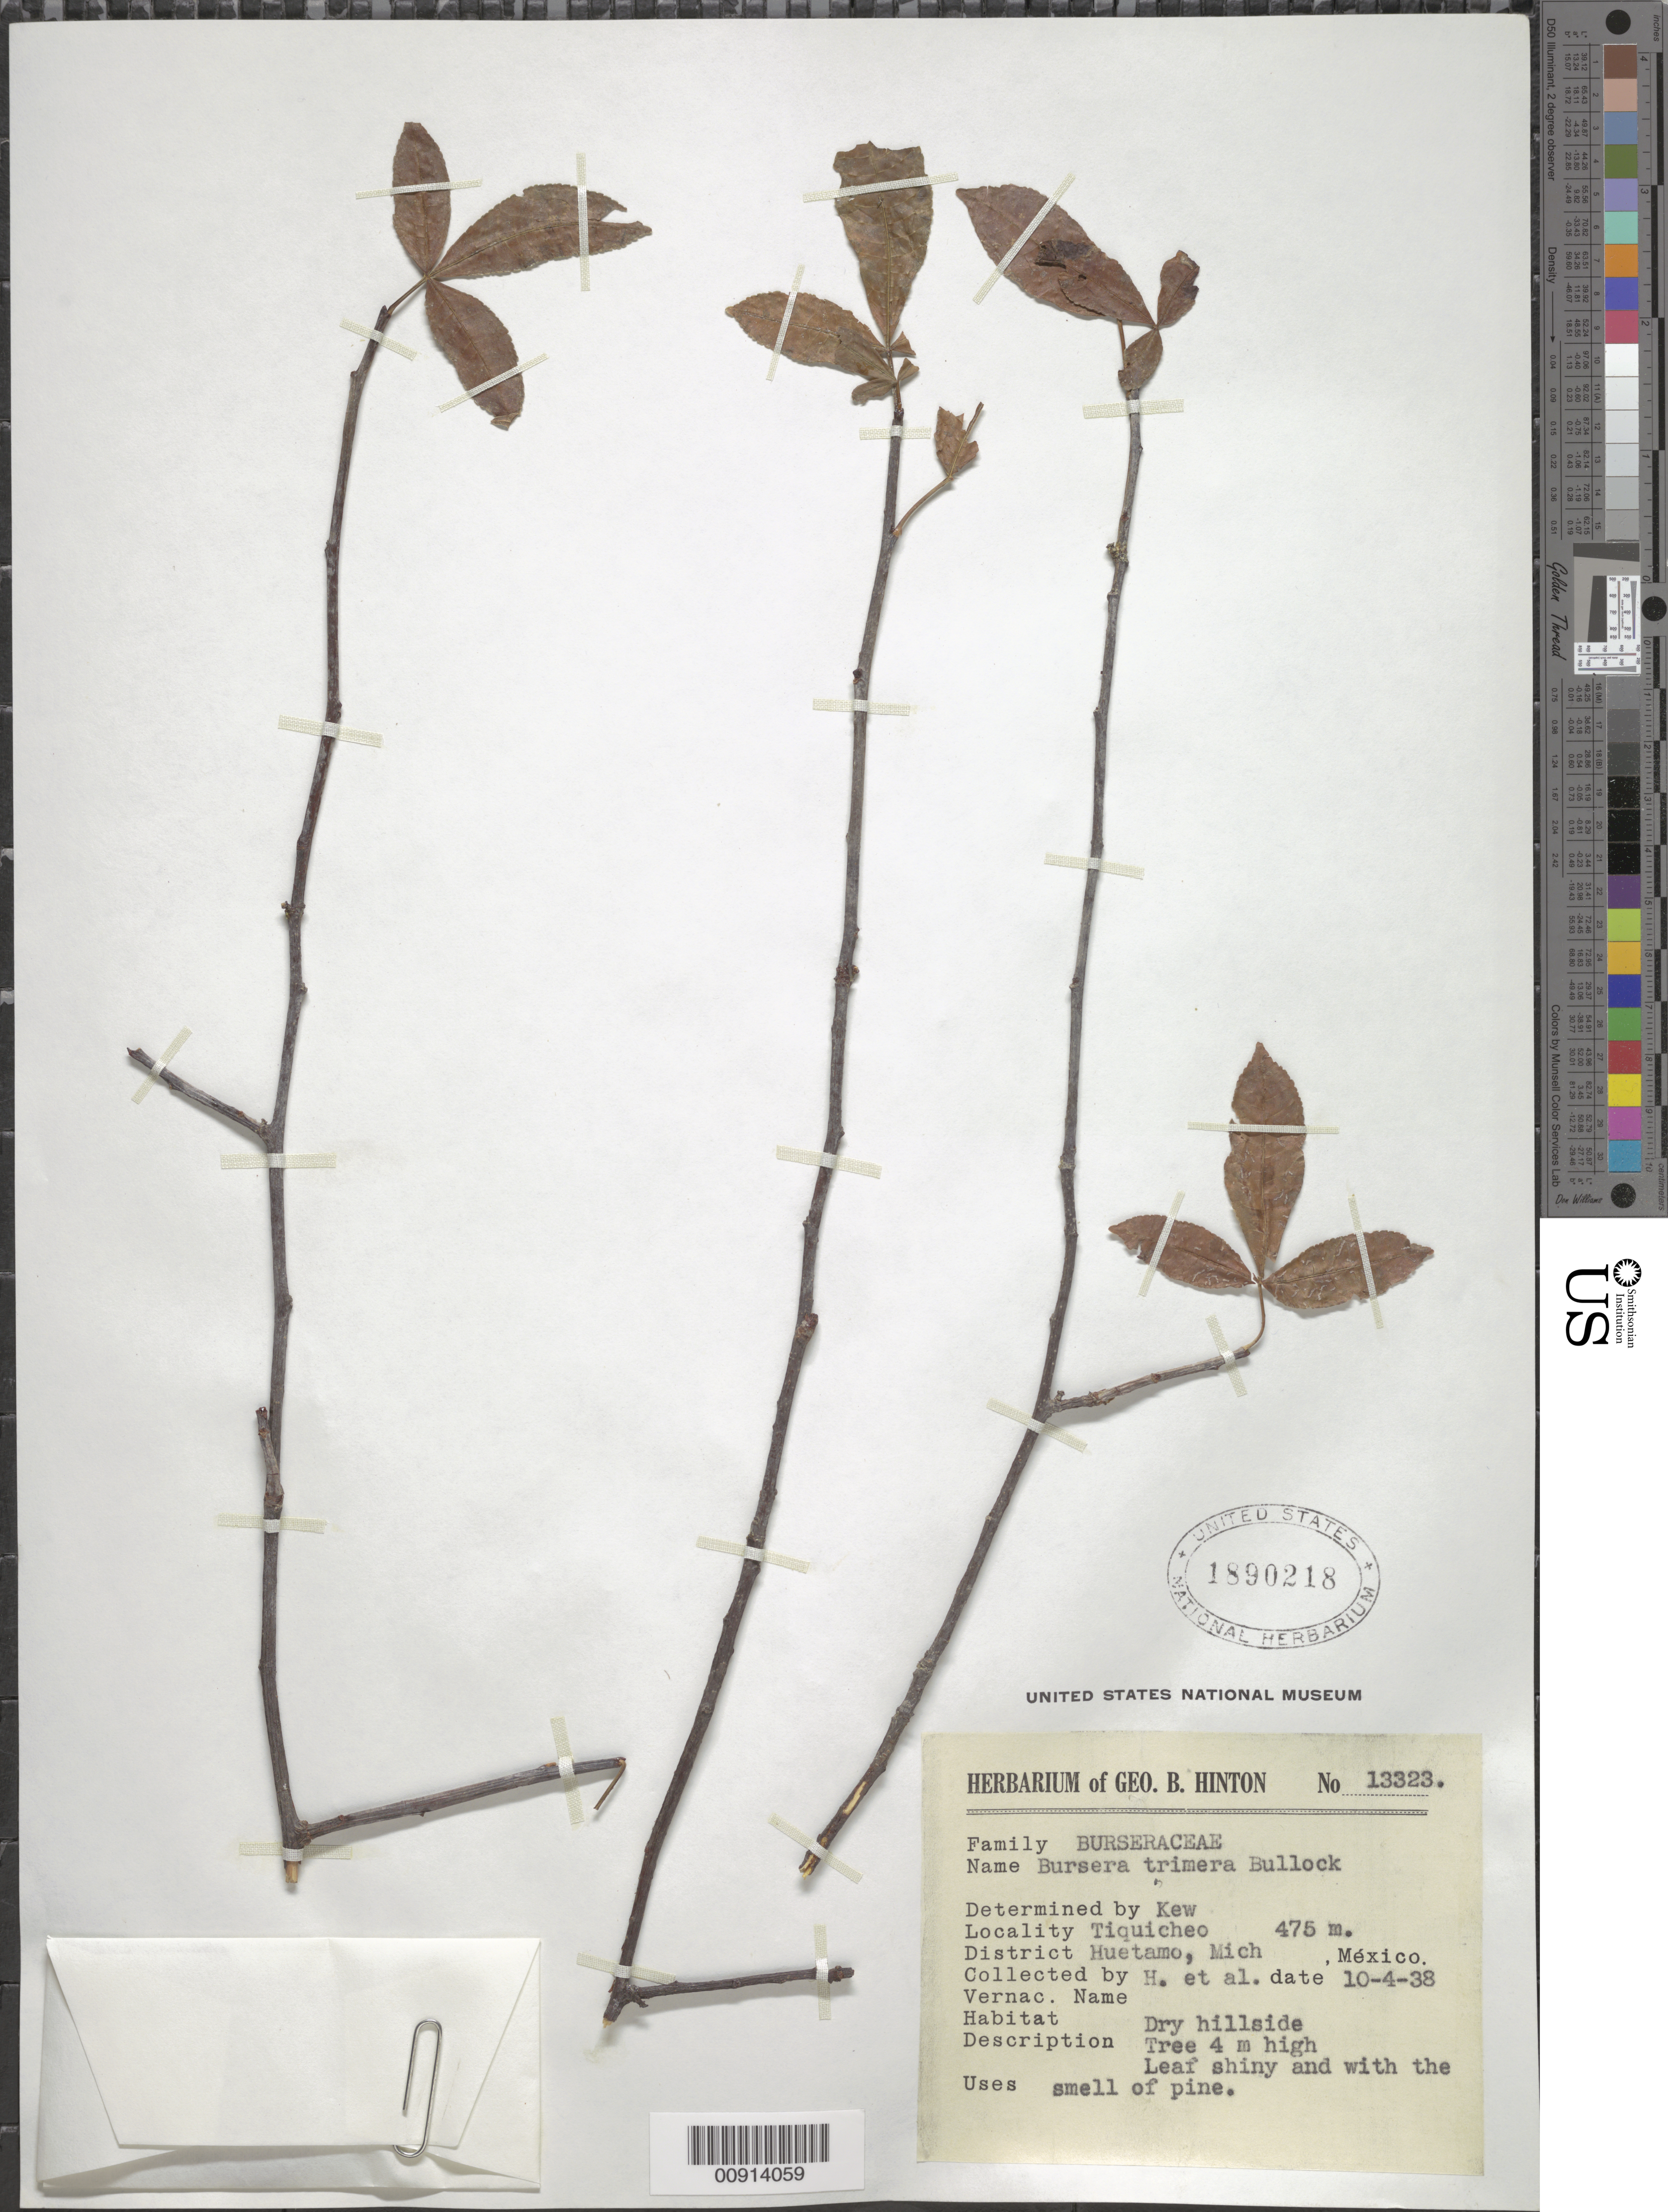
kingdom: Plantae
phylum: Tracheophyta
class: Magnoliopsida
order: Sapindales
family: Burseraceae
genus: Bursera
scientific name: Bursera trimera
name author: Bullock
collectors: G. B. Hinton & et al.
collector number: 13323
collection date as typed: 04 Oct 1938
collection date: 1938-10-04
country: Mexico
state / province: Michoacán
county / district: Huetamo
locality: Tiquicheo, District Huetamo, Michoacán.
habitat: Dry hillside.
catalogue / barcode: US 1890218